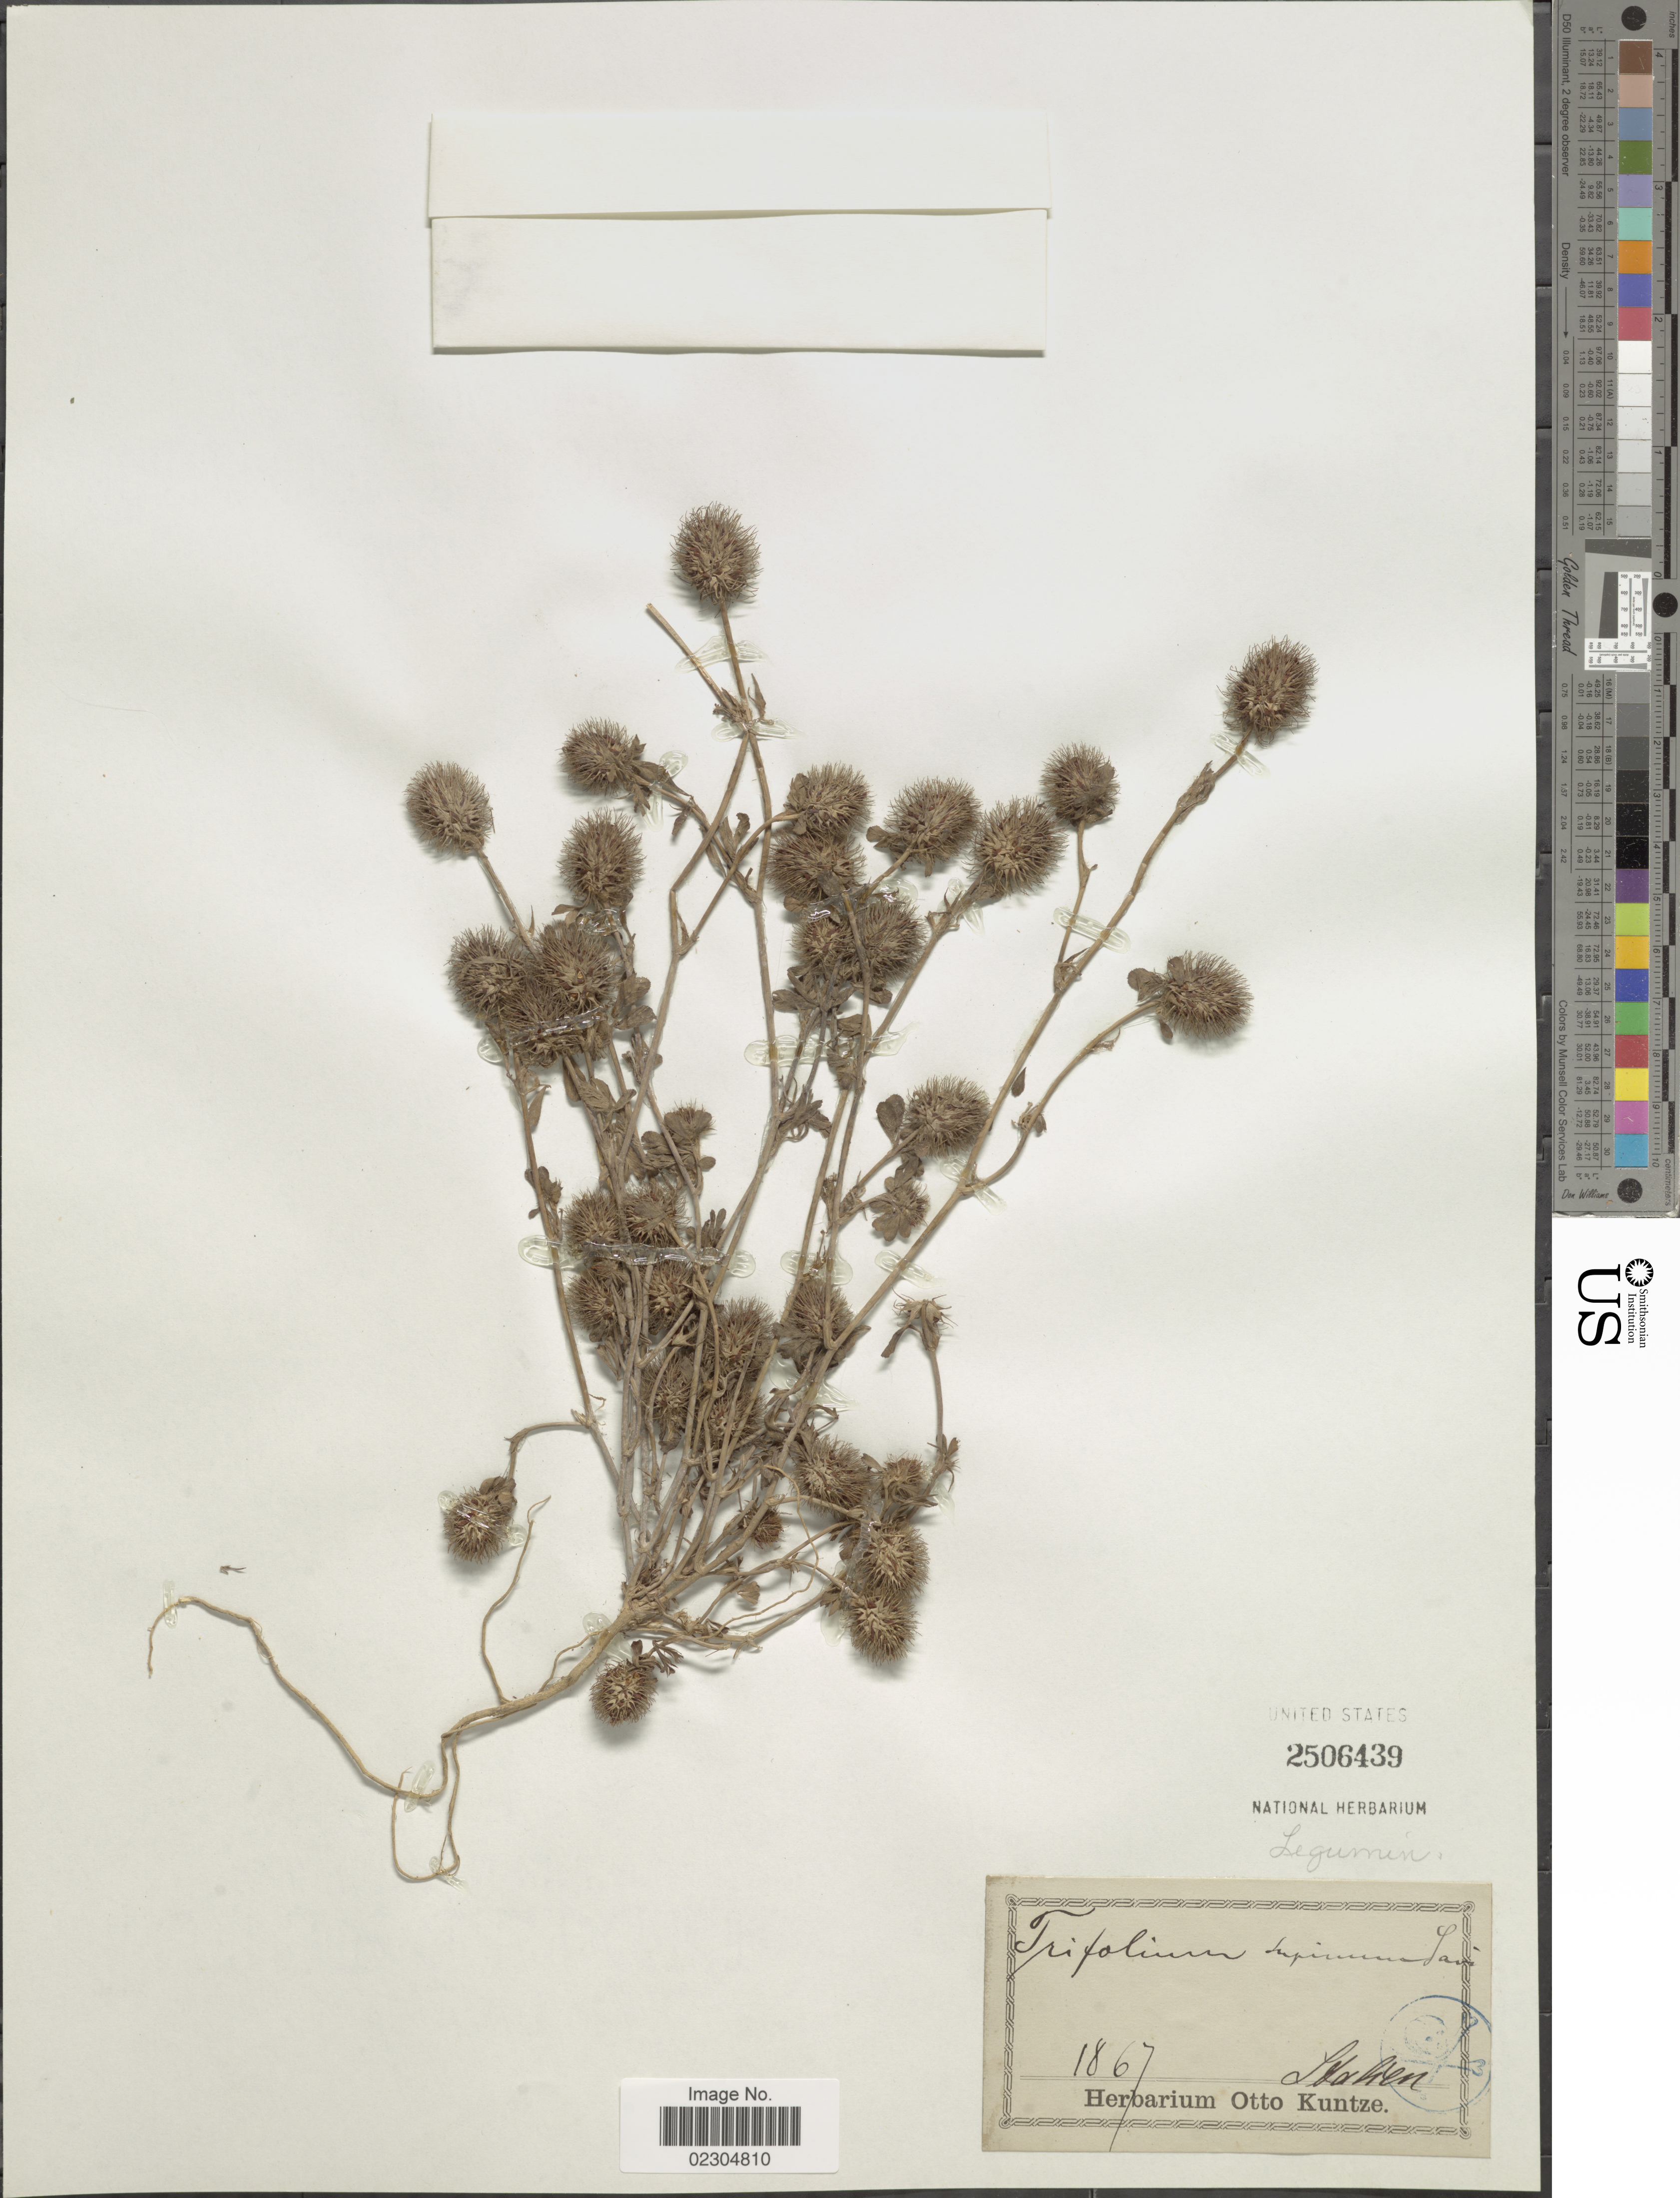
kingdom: Plantae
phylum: Tracheophyta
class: Magnoliopsida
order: Fabales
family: Fabaceae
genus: Trifolium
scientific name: Trifolium supinum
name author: Savi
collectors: ex herb. Otto Kuntze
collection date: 1867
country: Italy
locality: Italien [Stahten? interpreted]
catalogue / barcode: US 2506439